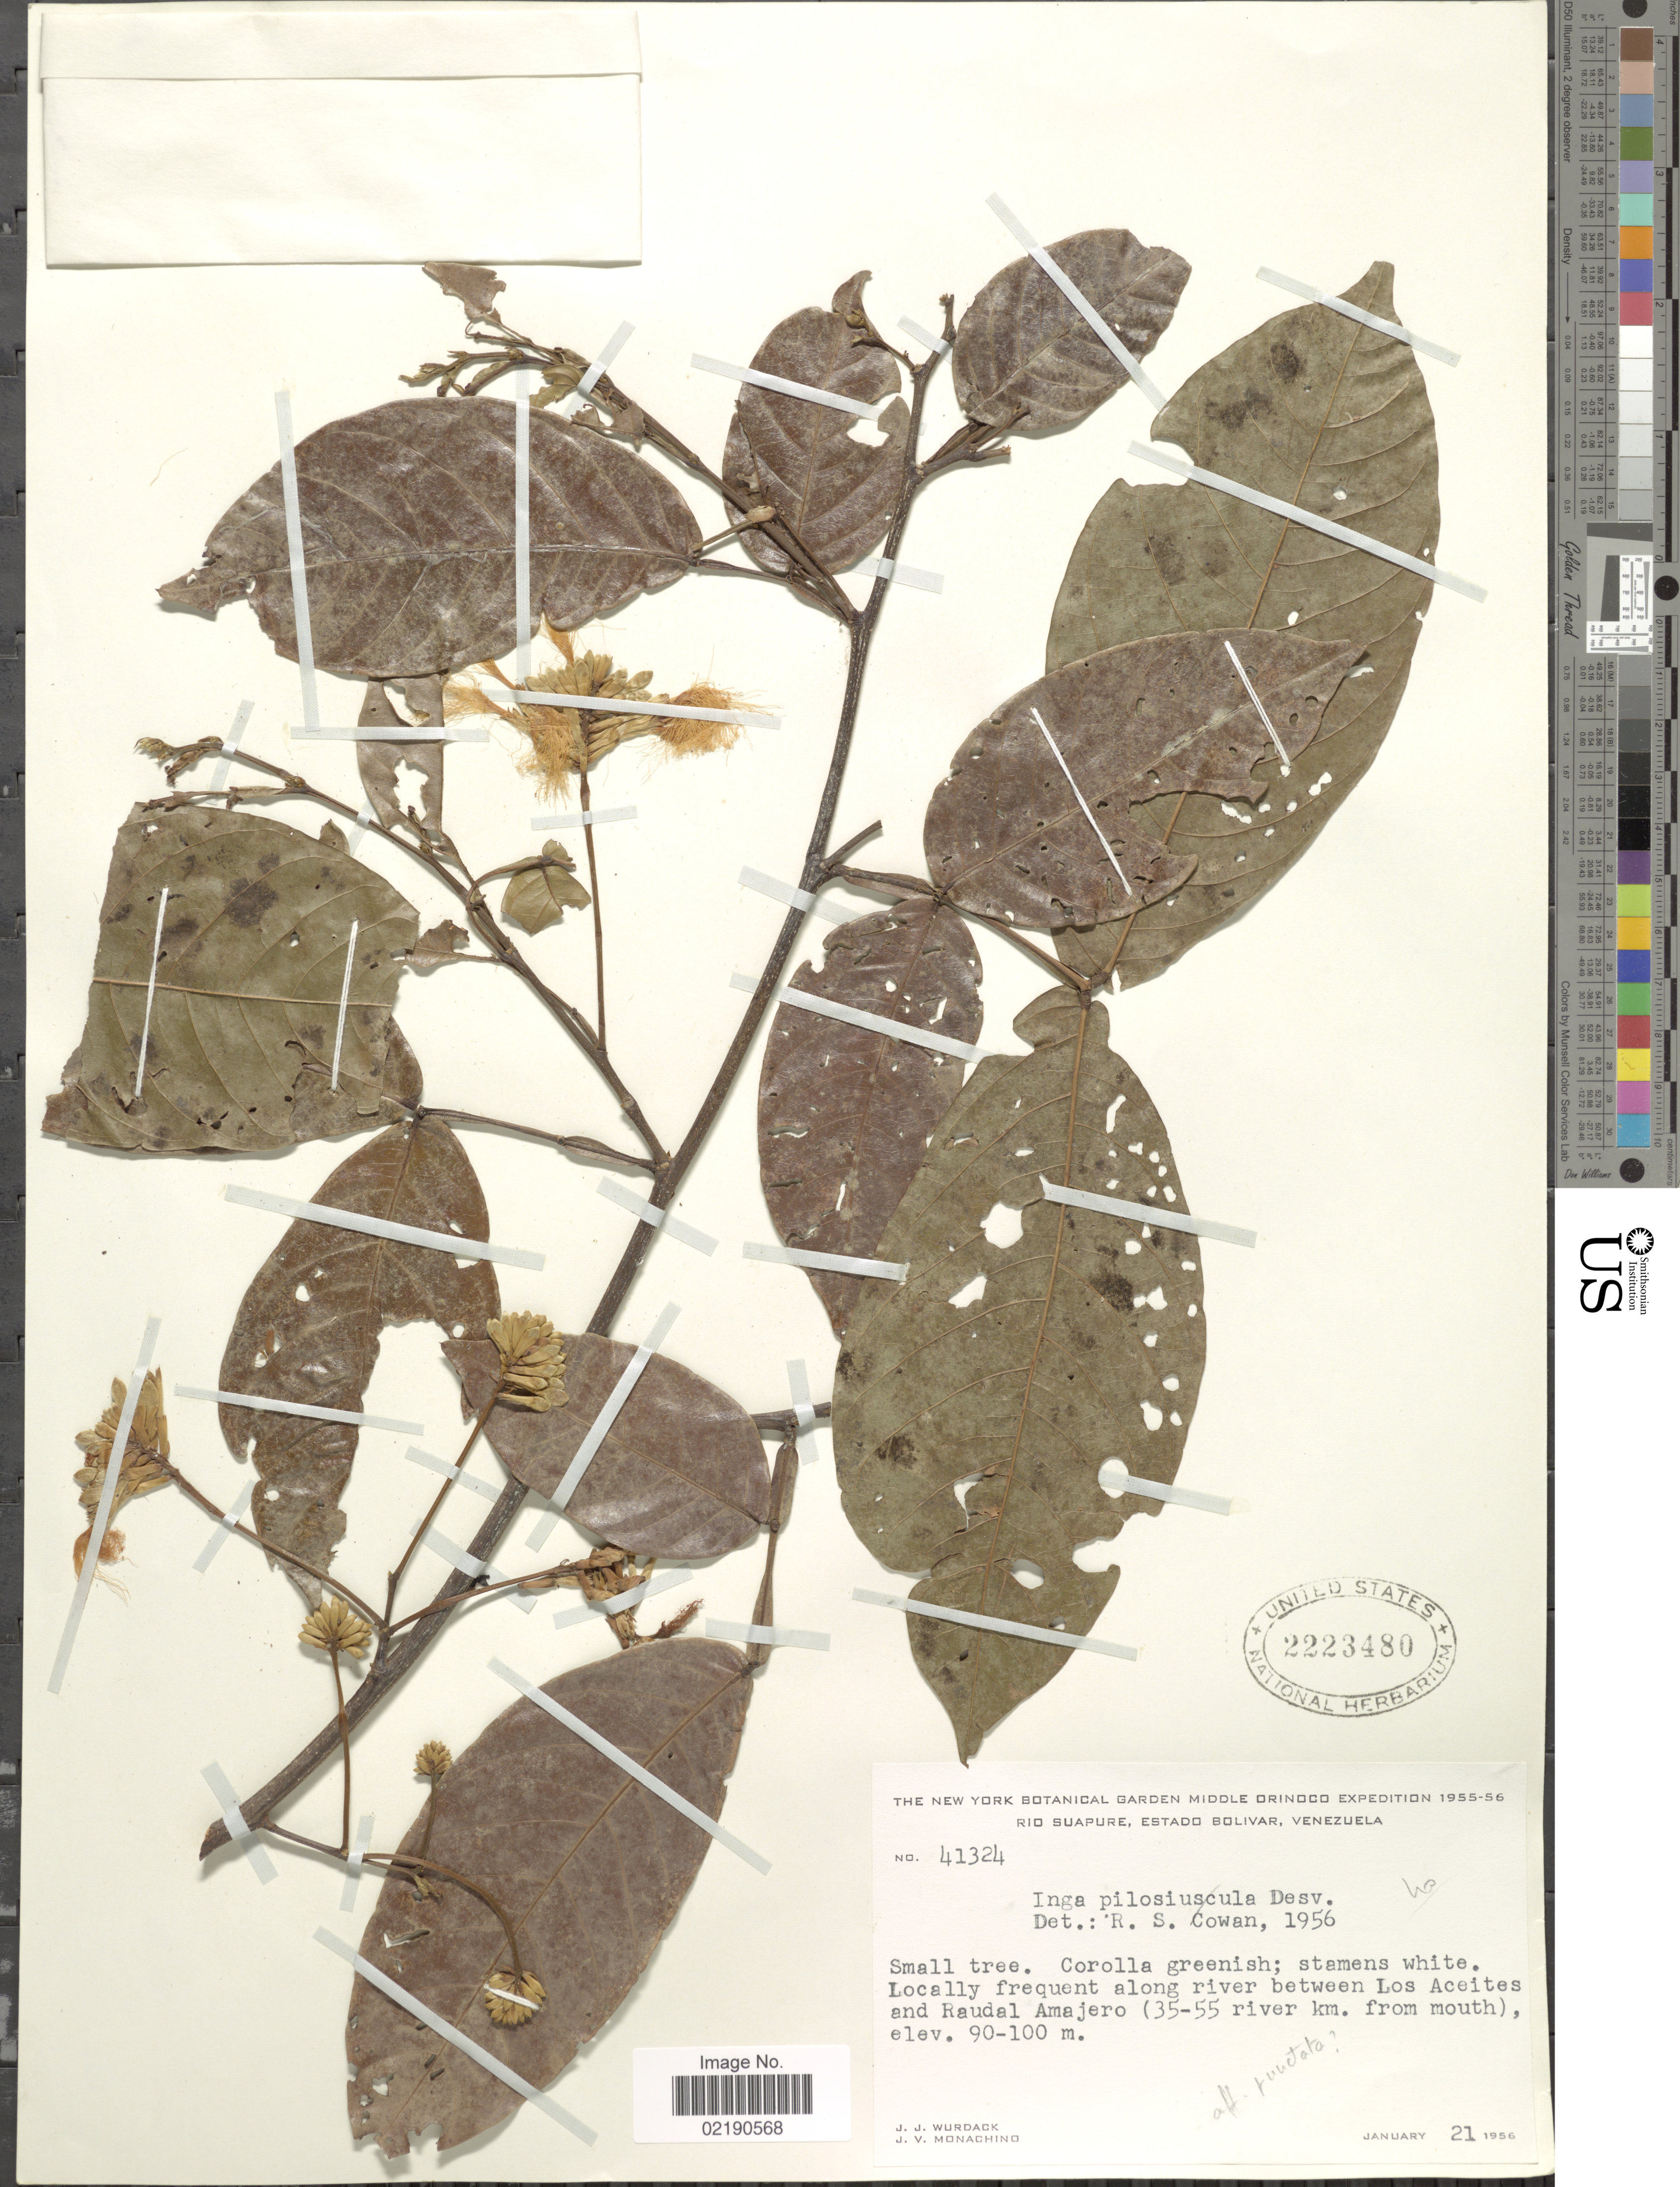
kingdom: Plantae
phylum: Tracheophyta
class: Magnoliopsida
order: Fabales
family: Fabaceae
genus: Inga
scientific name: Inga sp.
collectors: J. J. Wurdack & J. V. Monachino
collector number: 41324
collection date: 1956-01-21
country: Venezuela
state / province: Bolivar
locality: Rio Suapure, Estado Bolivar. Locally frequent along river between Los Aceites and Raudal Amajero ( 35-55 river km. from mouth)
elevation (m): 90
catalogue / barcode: US 2223480